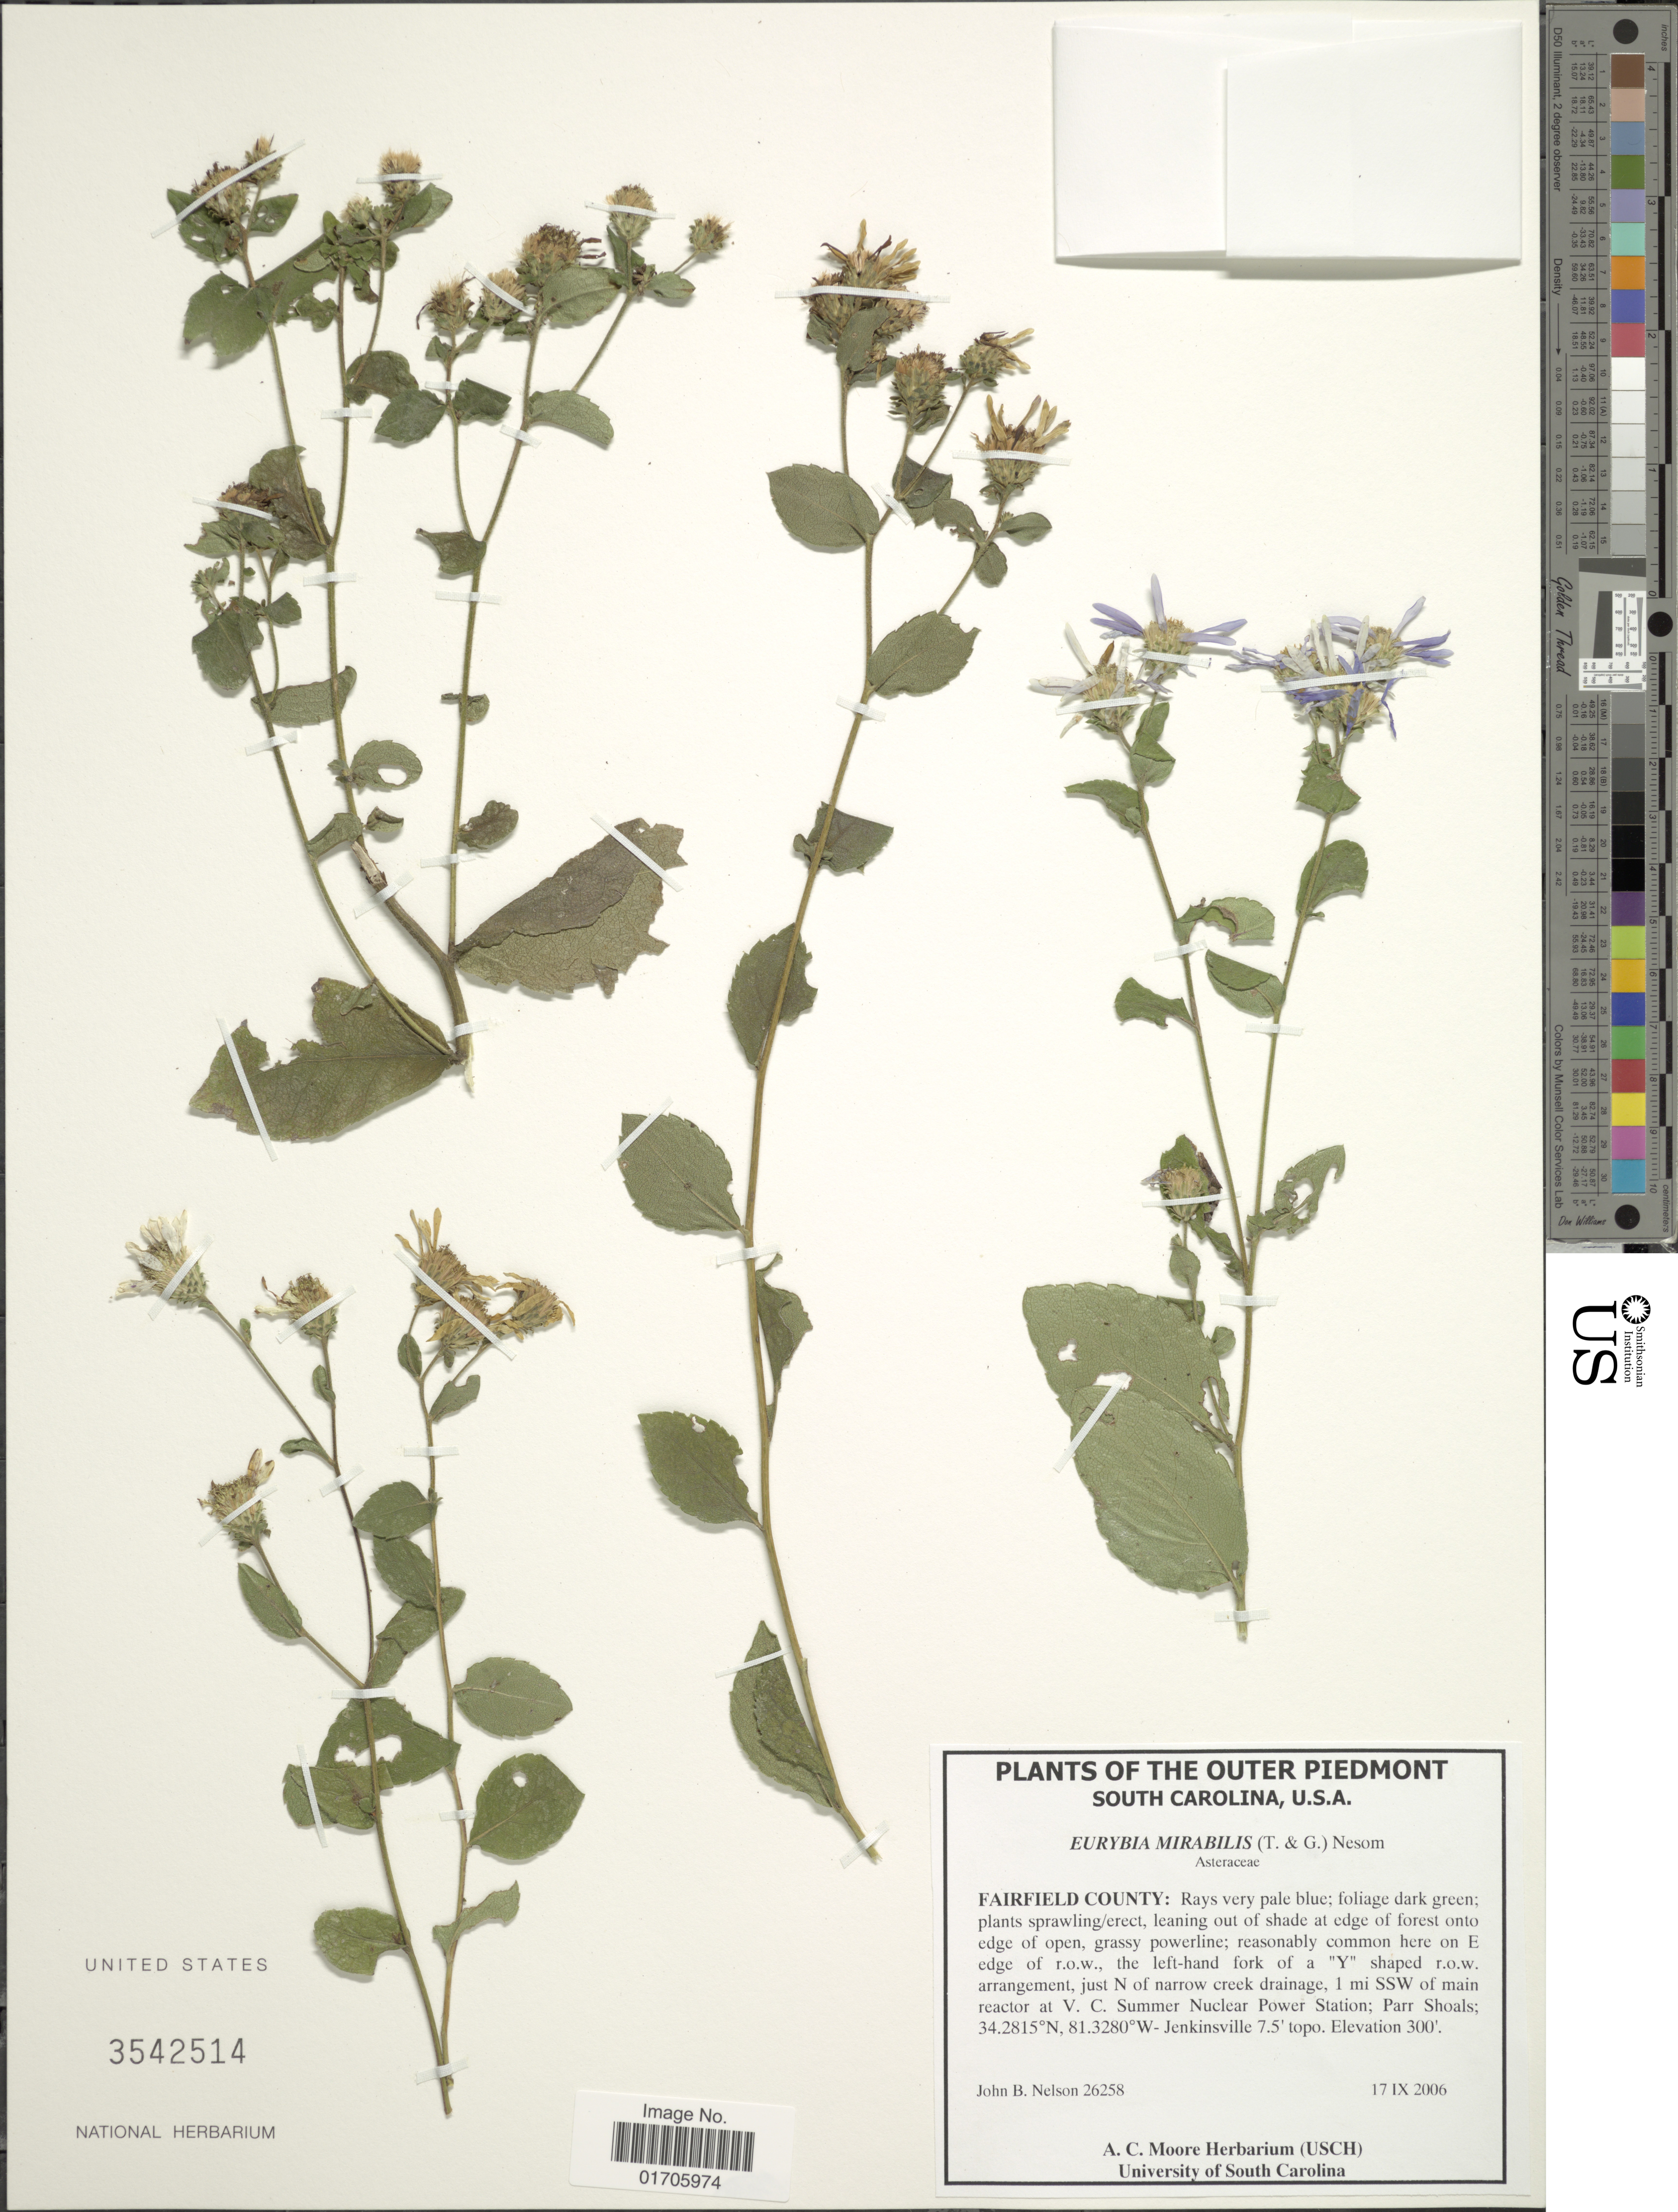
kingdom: Plantae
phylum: Tracheophyta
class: Magnoliopsida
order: Asterales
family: Asteraceae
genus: Eurybia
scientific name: Eurybia mirabilis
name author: (Torr. & A. Gray) G.L. Nesom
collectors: J. B. Nelson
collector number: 26258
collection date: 2006-09-17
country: United States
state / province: South Carolina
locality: Outer Piedmont. South Carolina, U.S.A. Fairfield County: Rays very pale blue. Reasonably common here on E edge of r.o.w., the left-hand fork of a "Y" shaped r.o.w. arrangement, just N of narrow creek drainage, 1 mi SSW of main reactor at V.C. Summer Nuclear Power Station; Parr Shoals, Jenkinsville.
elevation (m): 91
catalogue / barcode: US 3542514